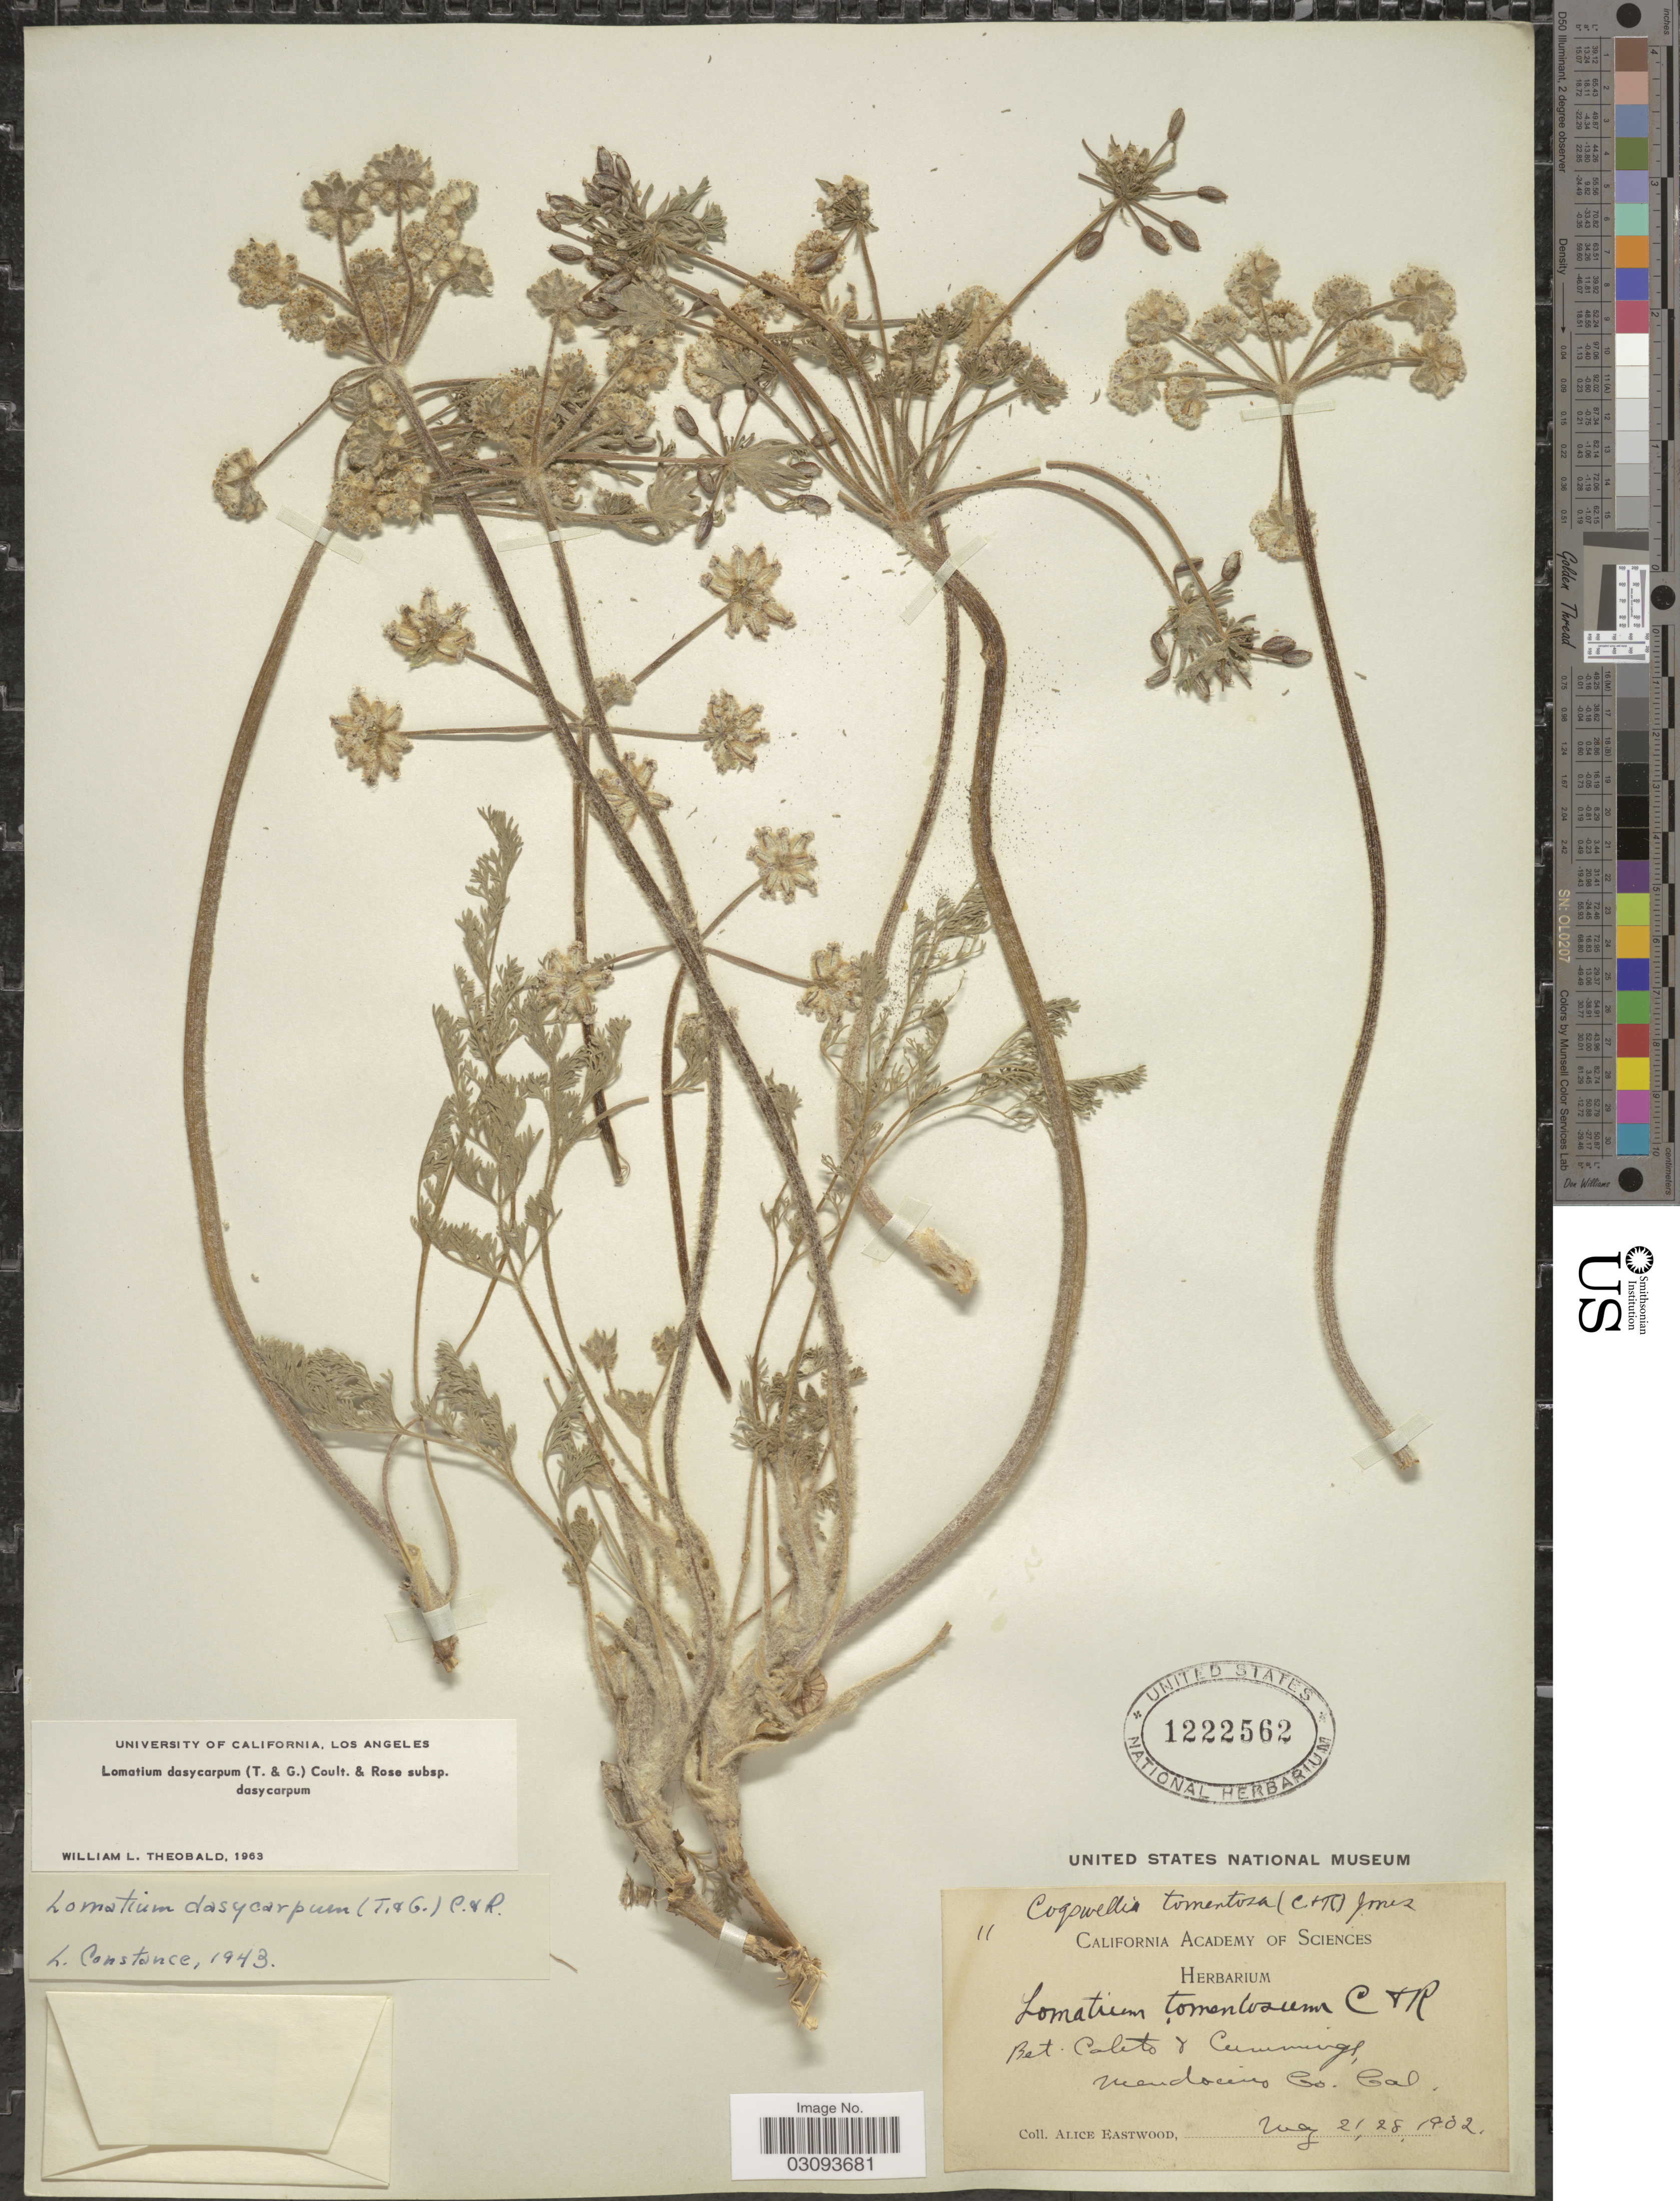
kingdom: Plantae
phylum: Tracheophyta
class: Magnoliopsida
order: Apiales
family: Apiaceae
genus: Lomatium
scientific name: Lomatium dasycarpum subsp. dasycarpum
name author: (Torr.) J.M. Coult. & Rose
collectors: A. Eastwood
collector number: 11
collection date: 1932-05-21/1932-05-28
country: United States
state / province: California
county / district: Mendocino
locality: Bet. Caleto & Cummings, Mendocino Co.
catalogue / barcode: US 1222562